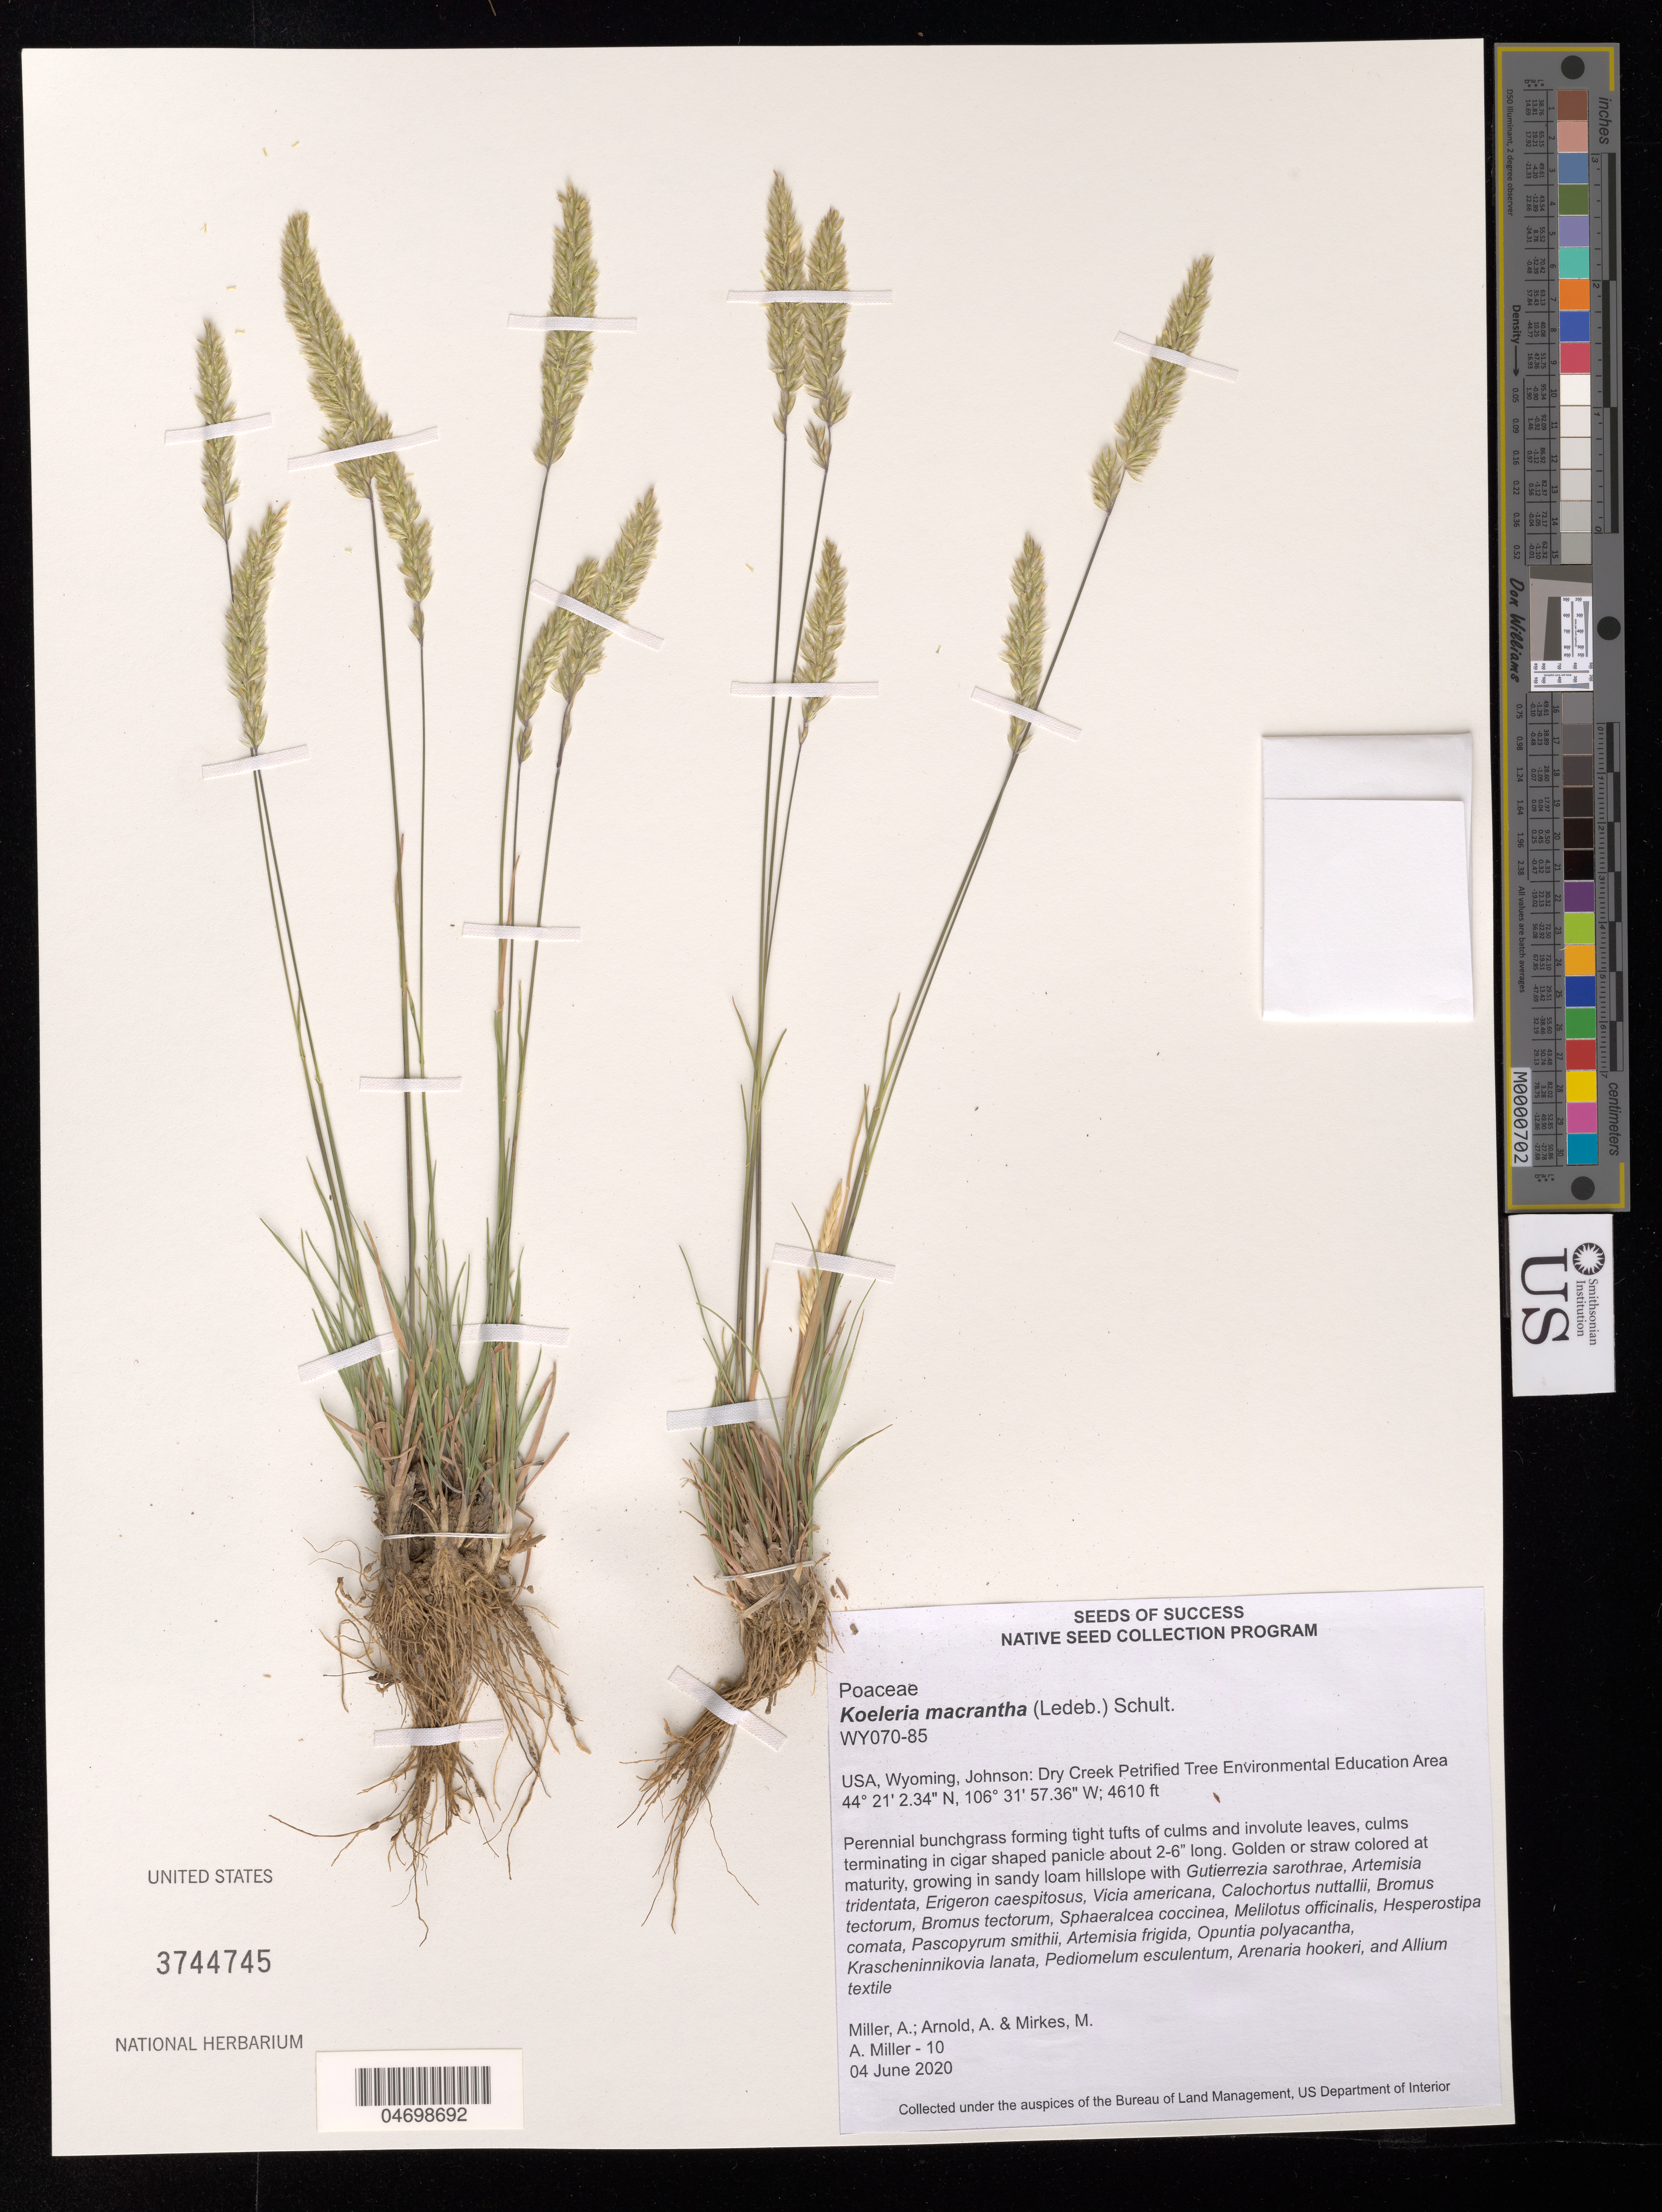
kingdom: Plantae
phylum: Tracheophyta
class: Liliopsida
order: Poales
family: Poaceae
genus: Koeleria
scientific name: Koeleria macrantha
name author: (Ledeb.) Schult.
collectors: A. Miller, A. Arnold & M. Mirkes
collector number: WY070-85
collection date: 2020-06-04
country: United States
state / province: Wyoming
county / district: Johnson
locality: Dry Creek Petrified Tree Environmental Education Area.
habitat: Hillslope, sandy loam soil. With Vicia americana, Artemisia frigida, Bromus tectorum, etc.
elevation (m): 1405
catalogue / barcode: US 3744745